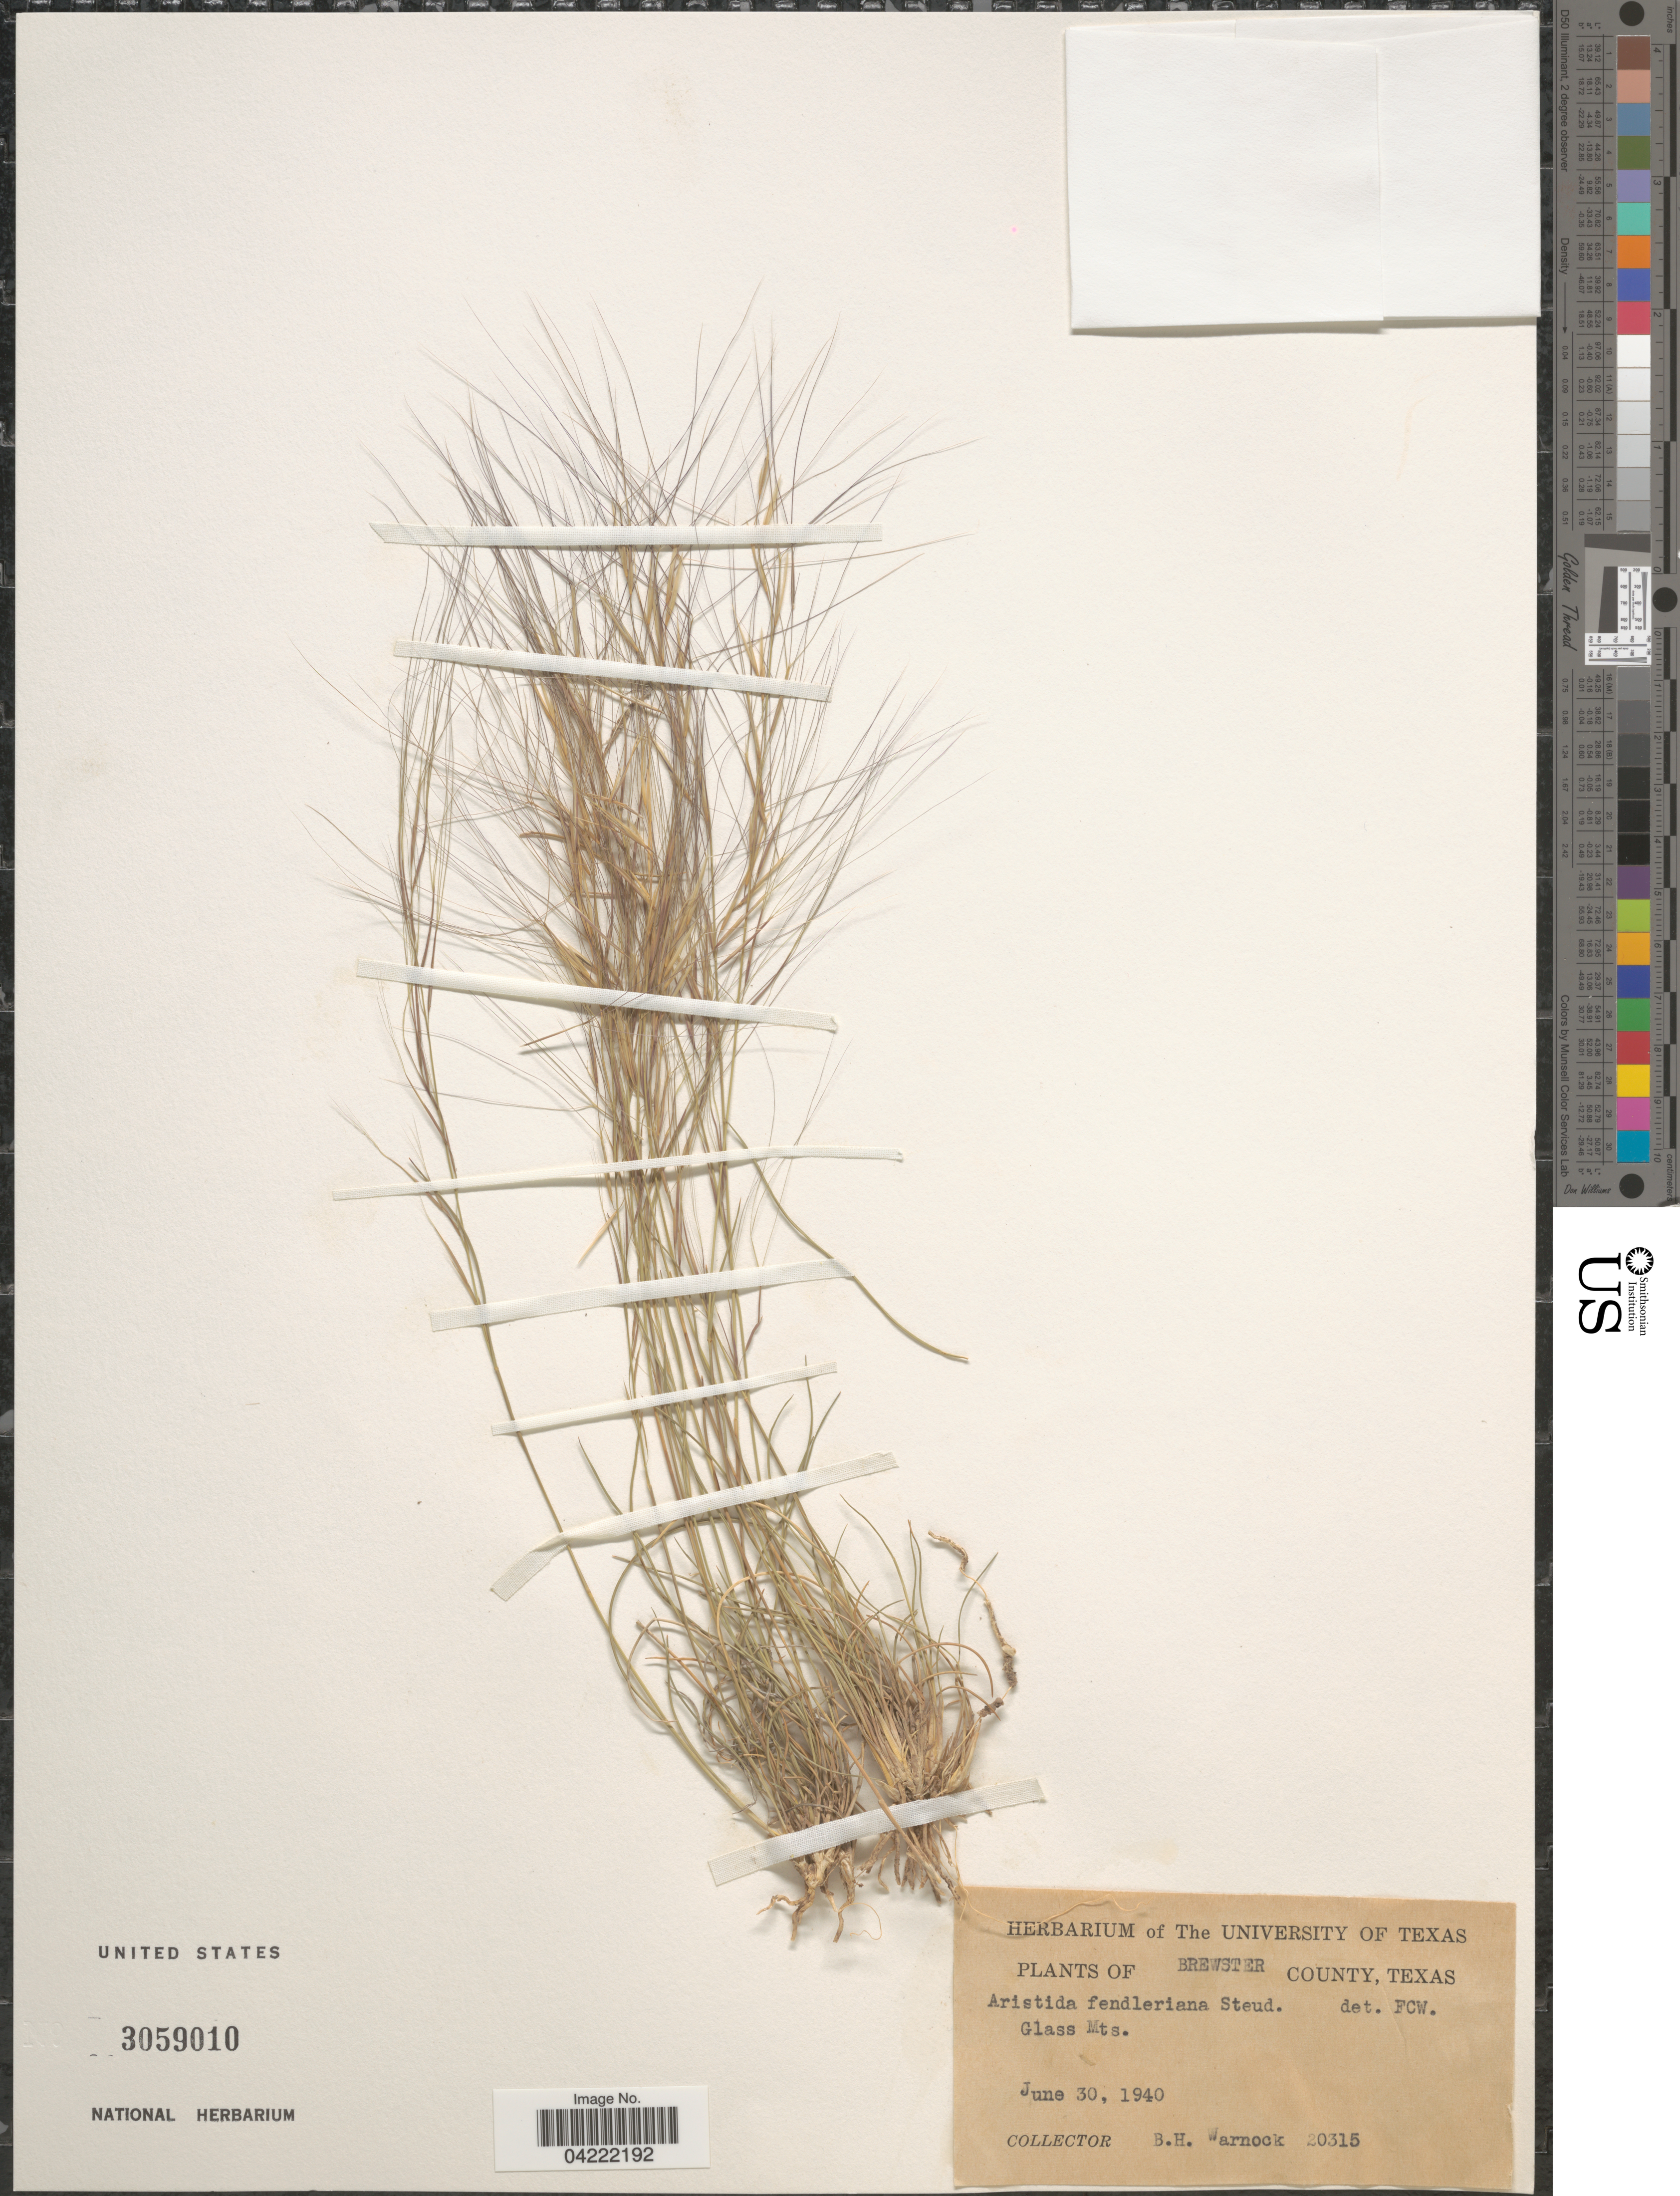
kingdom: Plantae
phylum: Tracheophyta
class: Liliopsida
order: Poales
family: Poaceae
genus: Aristida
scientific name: Aristida purpurea var. fendleriana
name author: (Steud.) Vasey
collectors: B. H. Warnock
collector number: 20315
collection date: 1940-06-30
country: United States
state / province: Texas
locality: Brewster County. Glass Mts.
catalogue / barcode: US 3059010